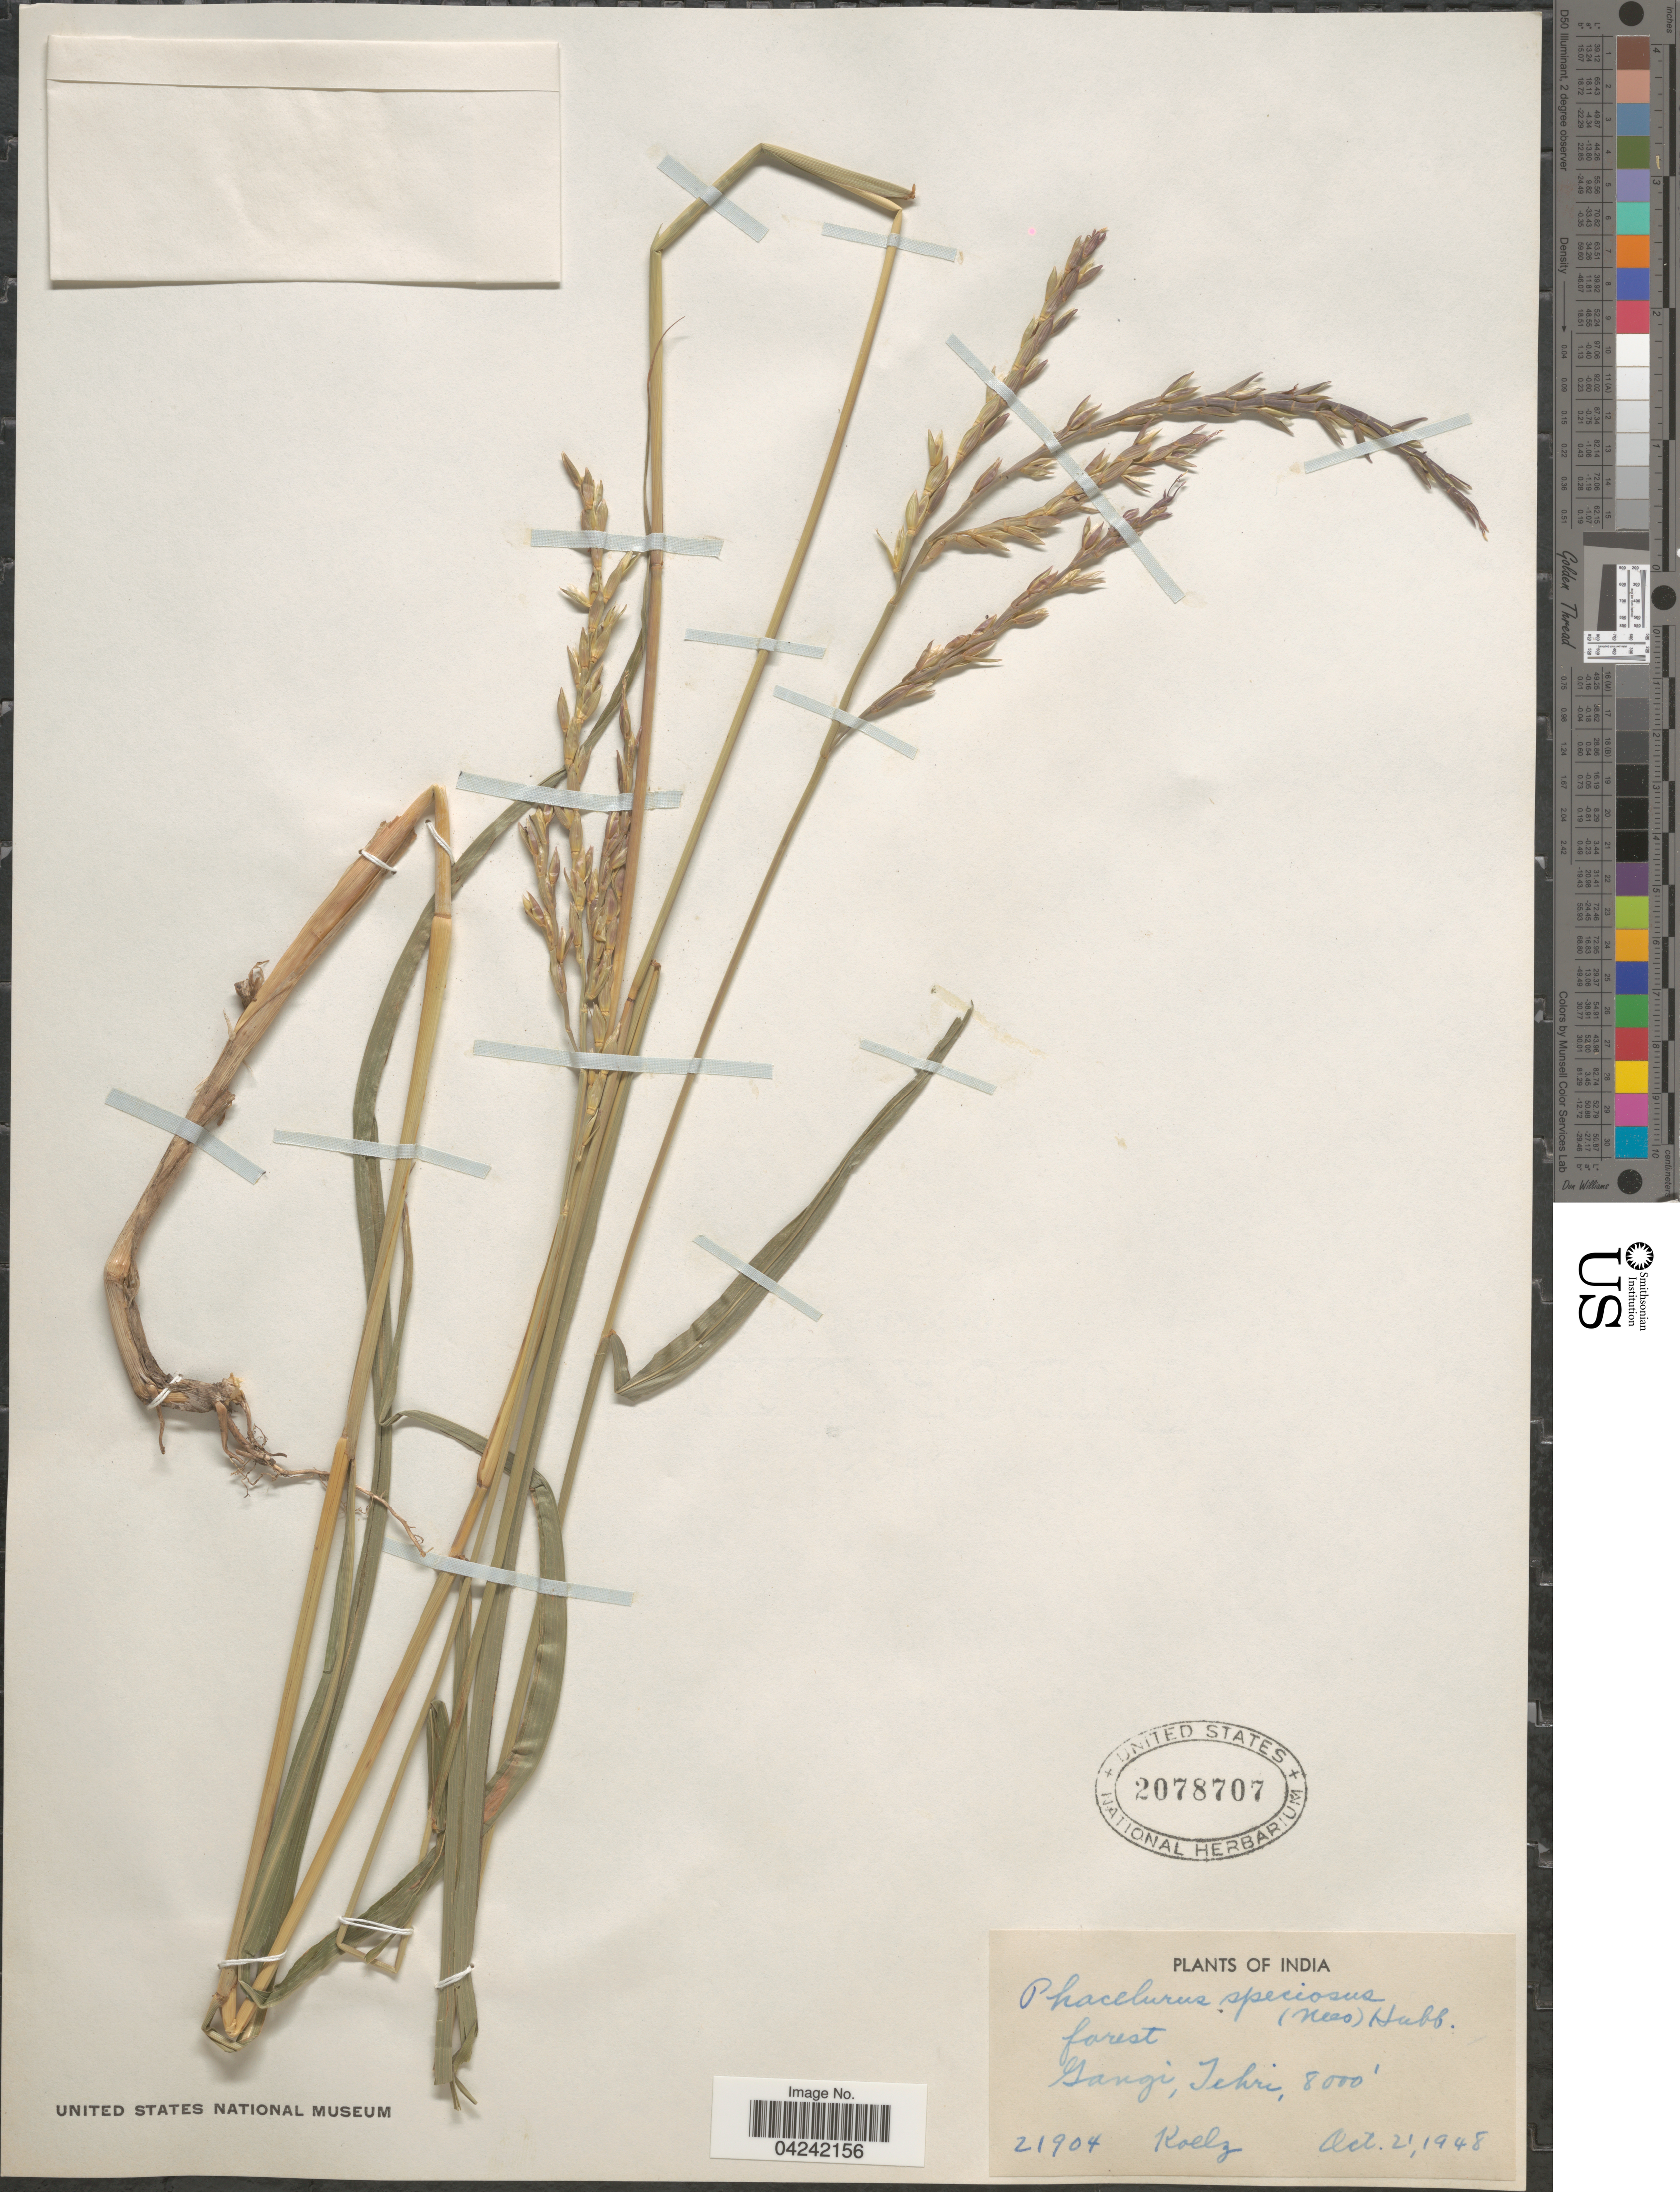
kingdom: Plantae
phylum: Tracheophyta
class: Liliopsida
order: Poales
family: Poaceae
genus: Phacelurus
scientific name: Phacelurus speciosus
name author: (Steud.) C. E. Hubb.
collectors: Koelz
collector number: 21904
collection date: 1948-10-21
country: India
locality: Gangi, Tehri.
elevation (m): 2438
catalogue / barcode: US 2078707